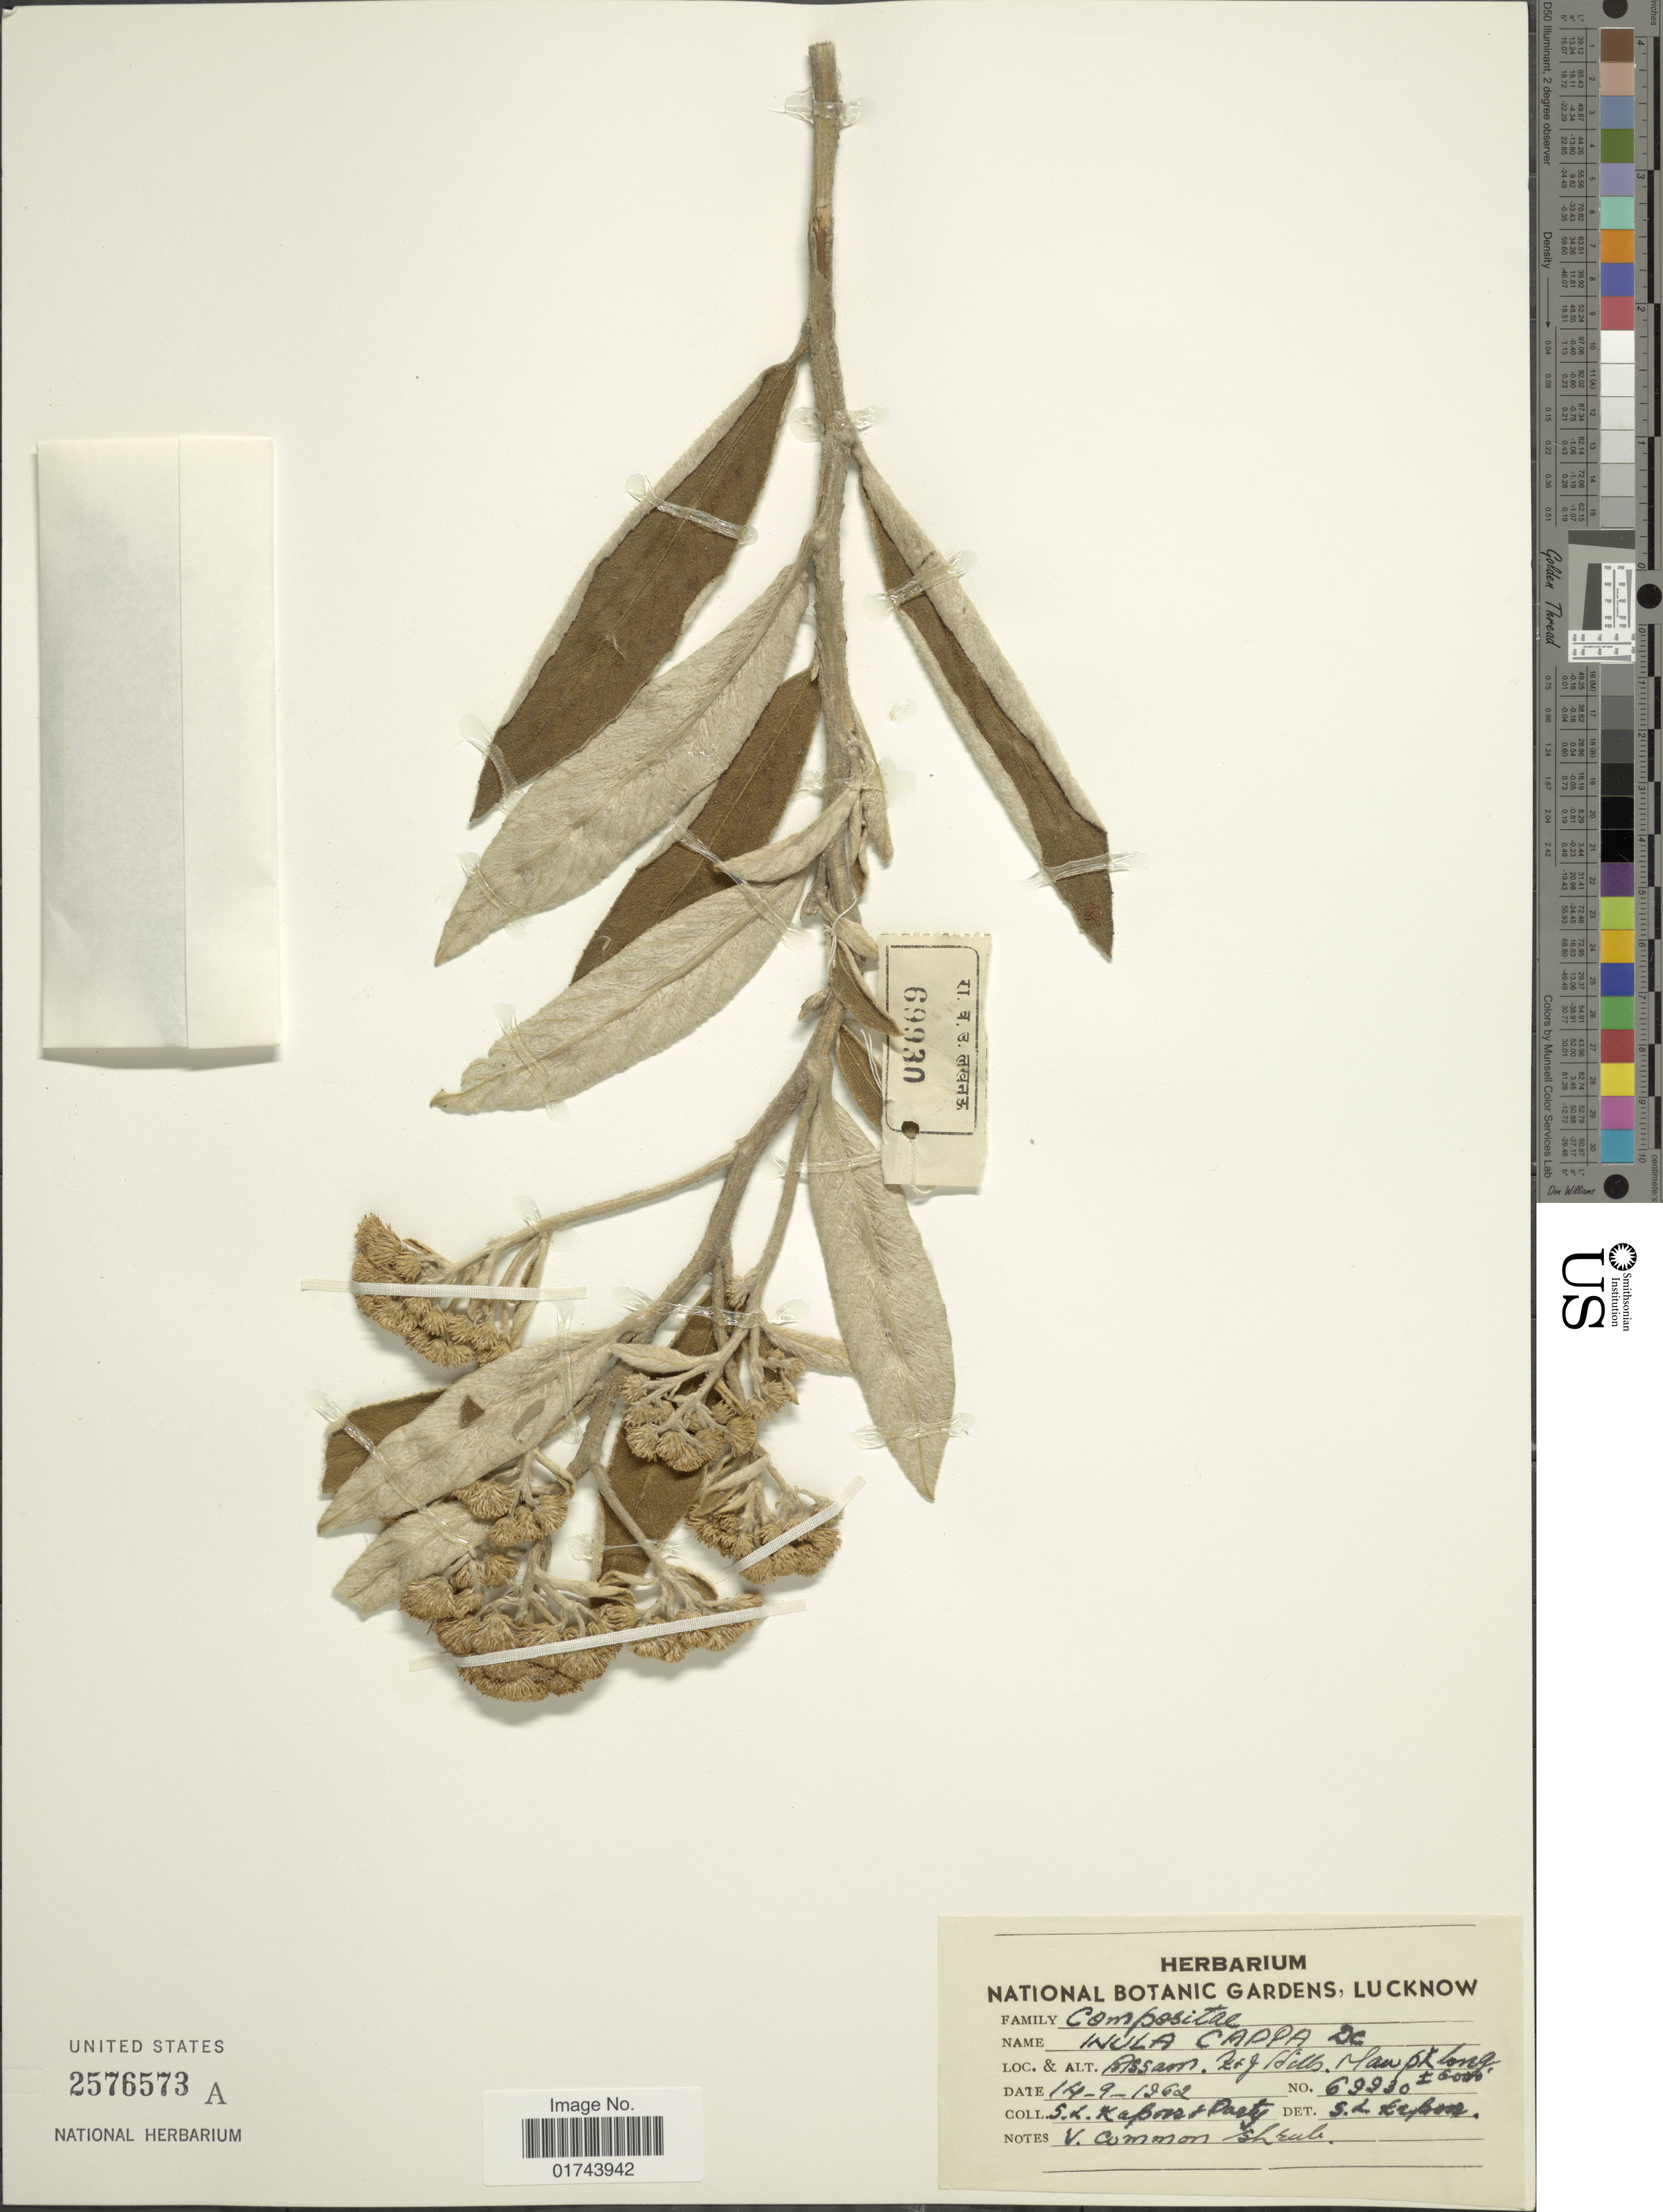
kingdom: Plantae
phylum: Tracheophyta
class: Magnoliopsida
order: Asterales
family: Asteraceae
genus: Inula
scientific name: Inula cappa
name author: (Buch.-Ham. ex D. Don) DC.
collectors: Collector illegible & -. Pasty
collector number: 69930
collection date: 1962-09-14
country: India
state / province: Assam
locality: K & J Hills, Mawphlong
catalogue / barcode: US 2576573A